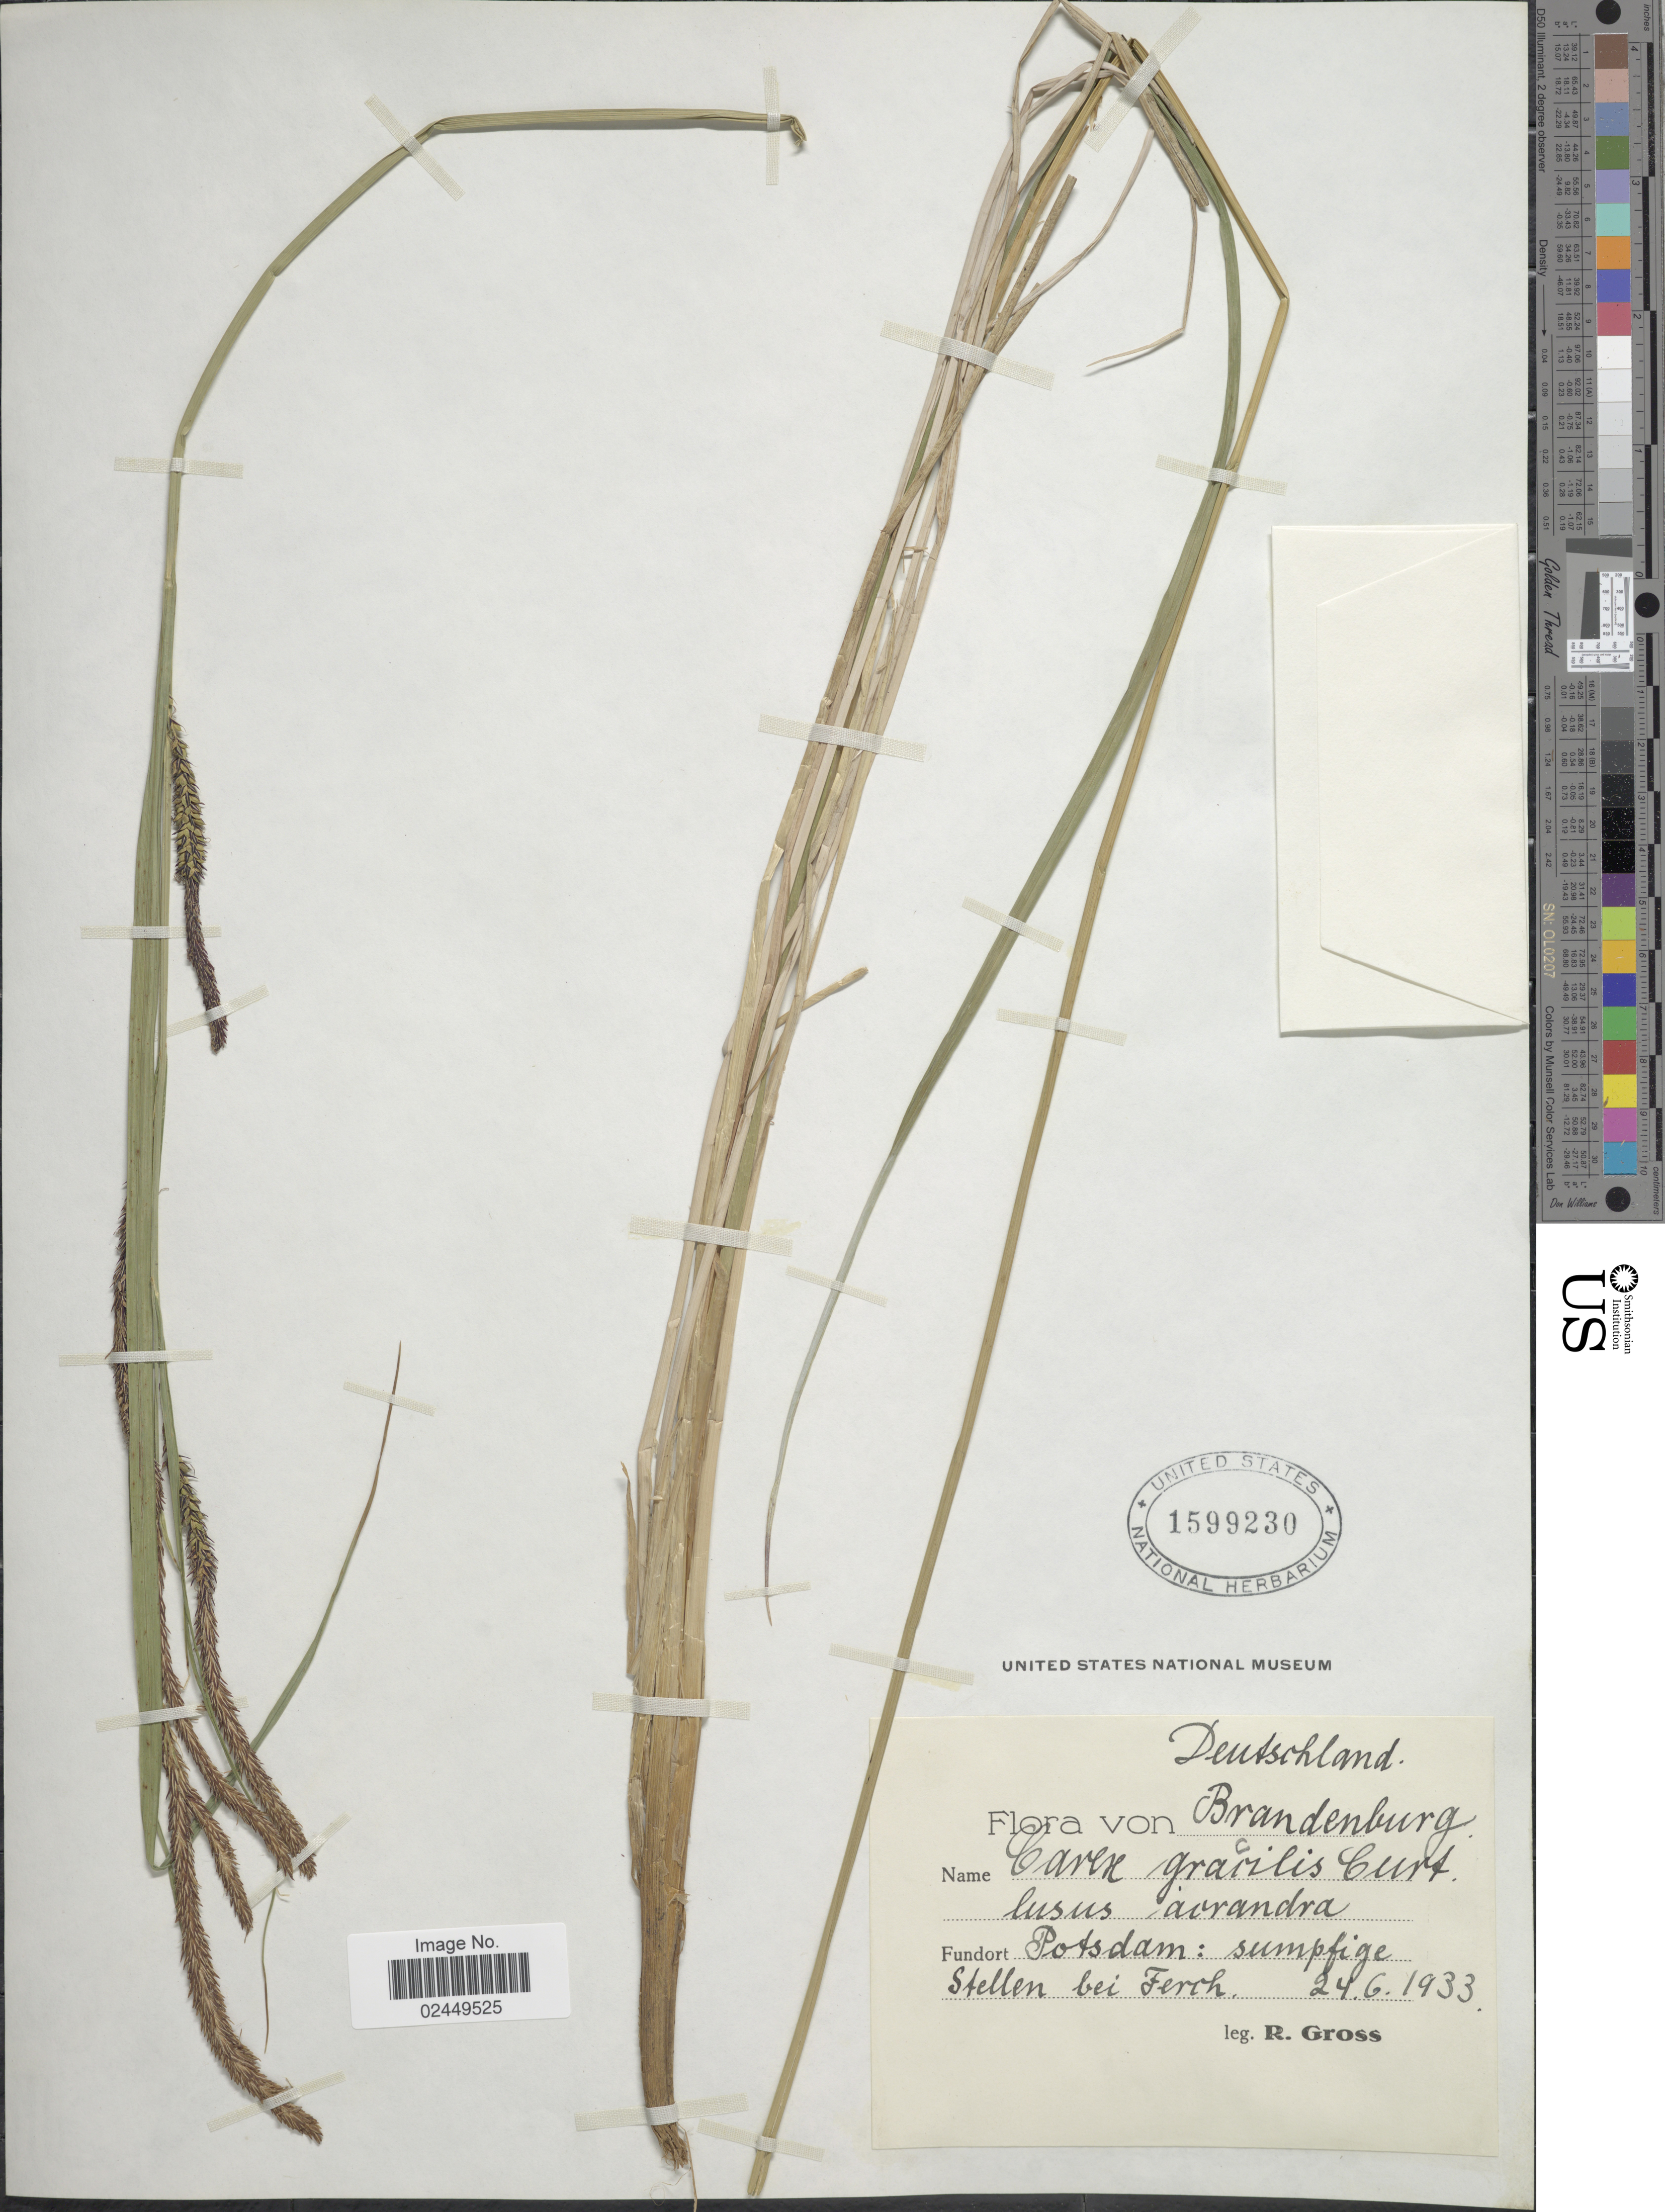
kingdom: Plantae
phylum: Tracheophyta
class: Liliopsida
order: Poales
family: Cyperaceae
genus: Carex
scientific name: Carex acuta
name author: L.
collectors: R. Gross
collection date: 1933-06-24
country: Germany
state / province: Brandenburg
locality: Deutchland, Brandenburg, Potsdam: Sumpfige Stellen bei Ferch.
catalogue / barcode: US 1599230